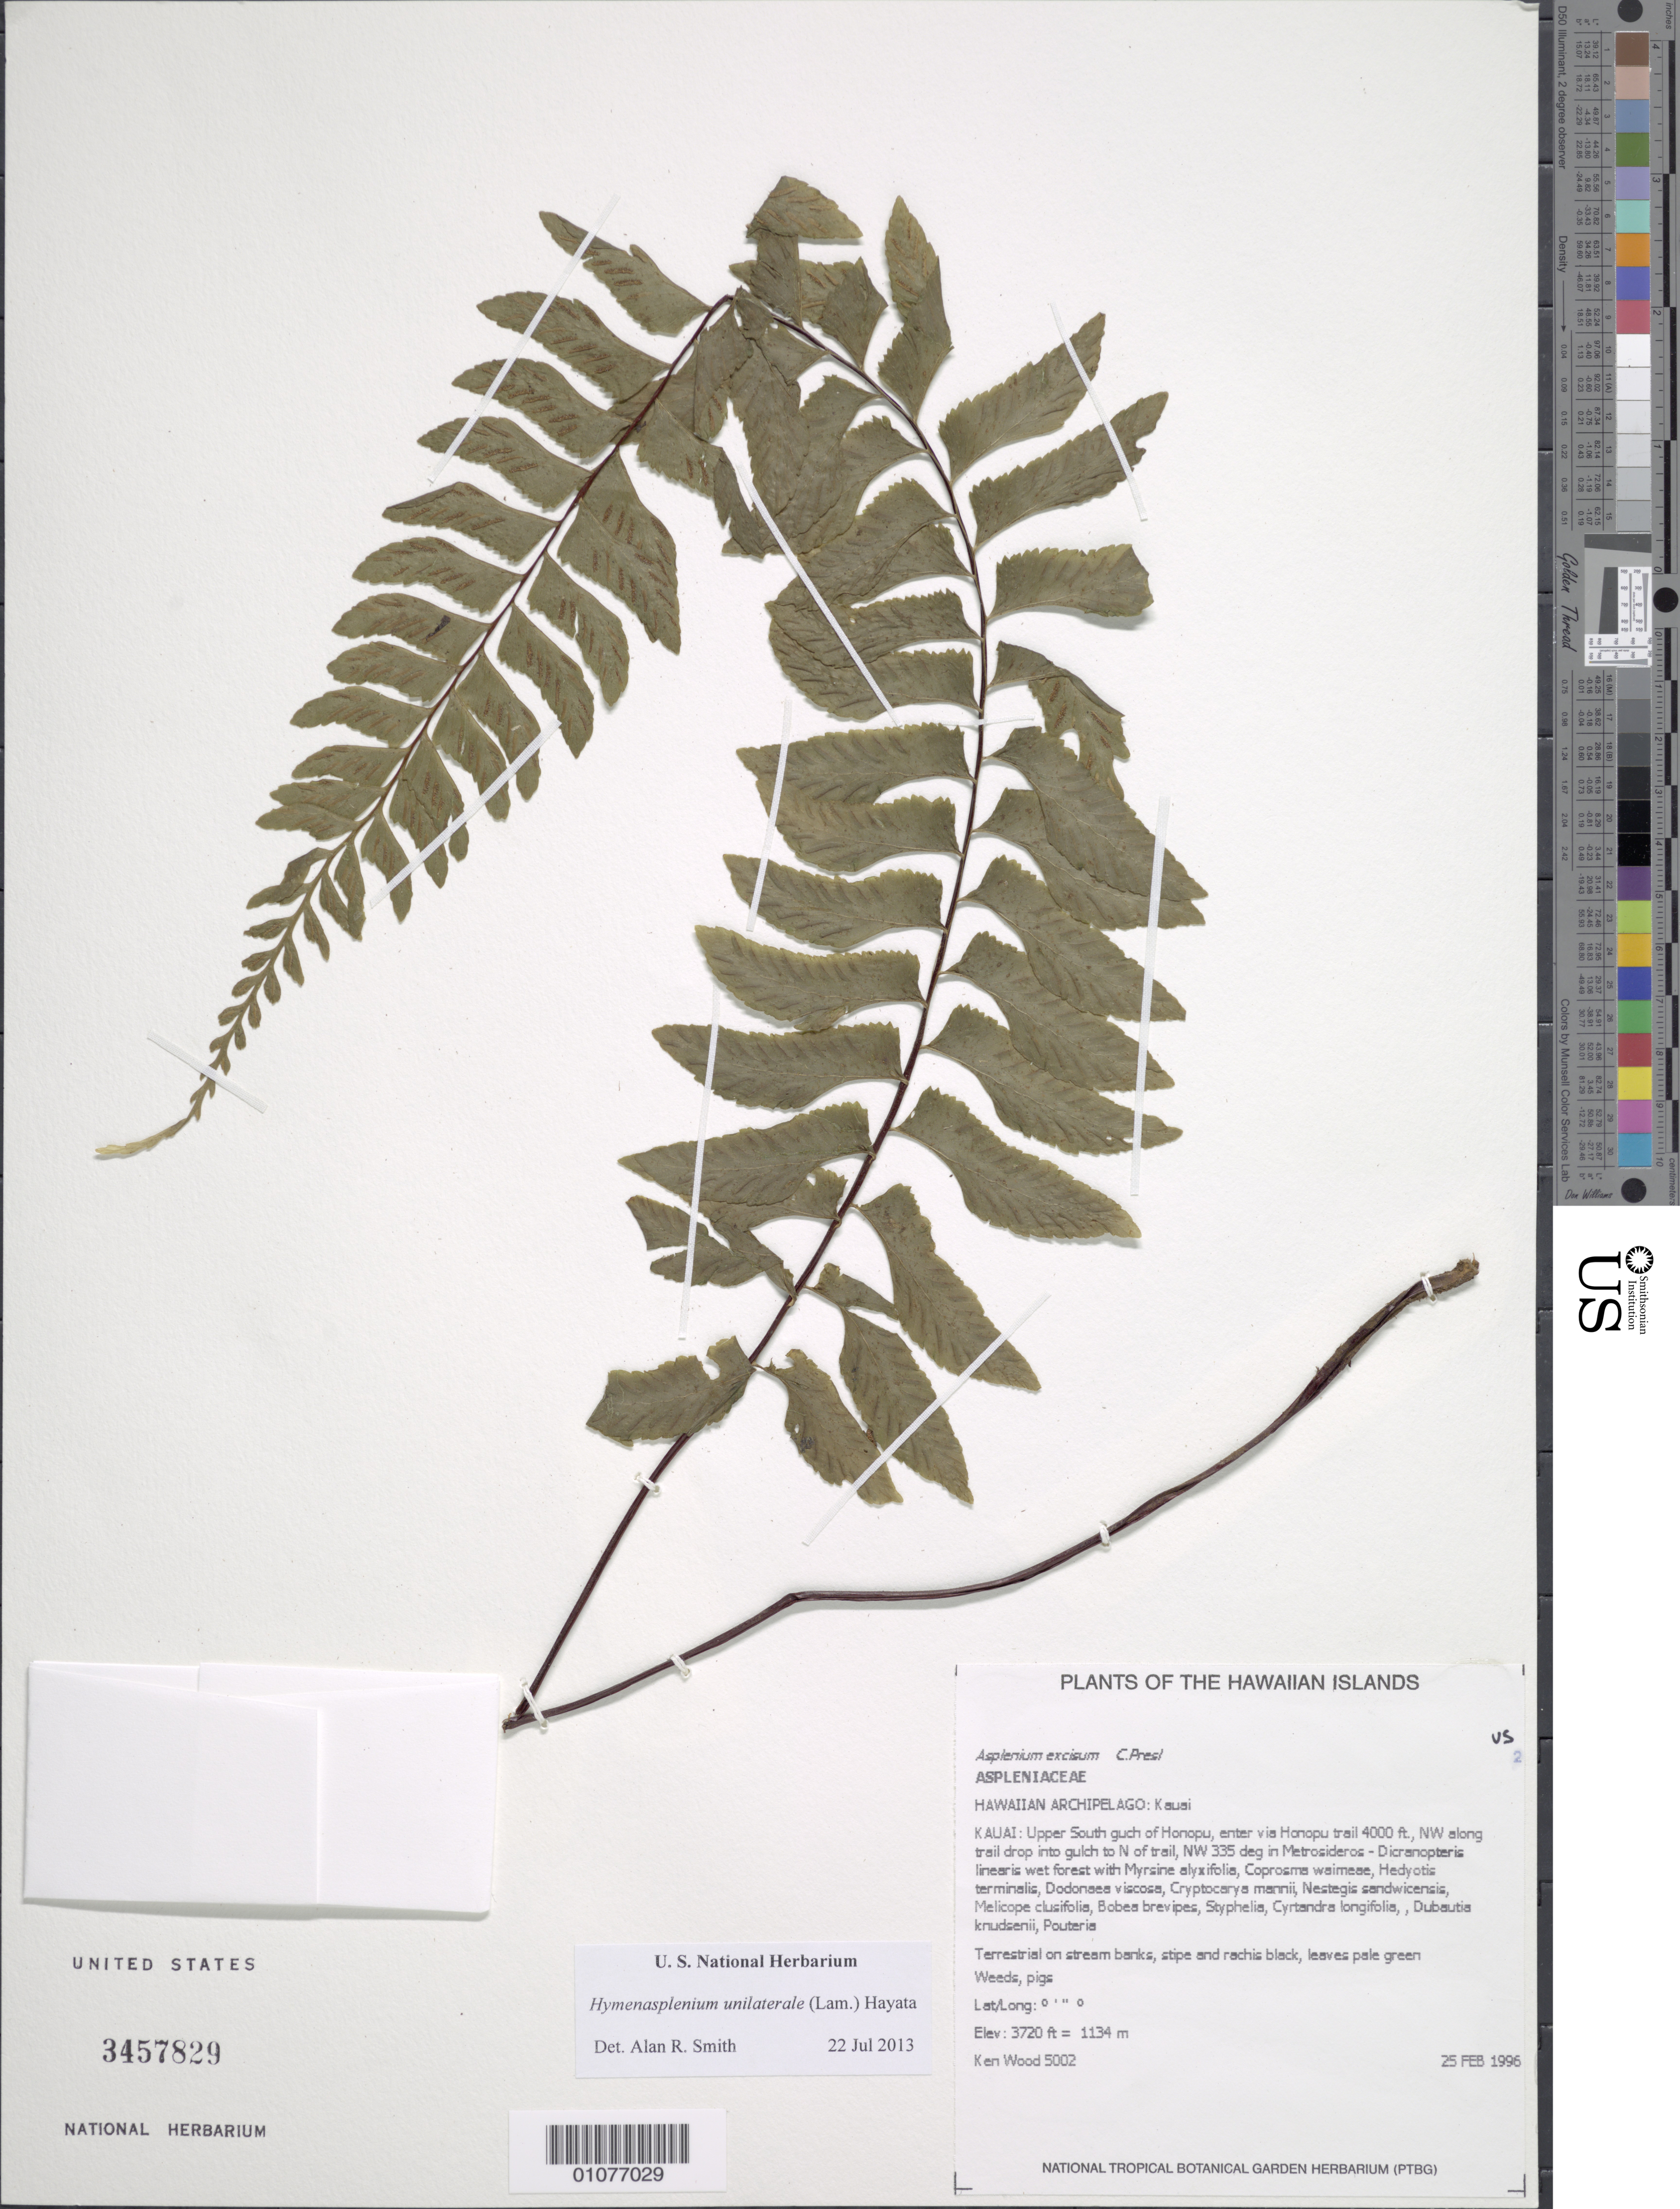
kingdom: Plantae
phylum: Tracheophyta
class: Polypodiopsida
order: Polypodiales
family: Aspleniaceae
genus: Hymenasplenium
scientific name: Hymenasplenium unilaterale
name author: (Lam.) Hayata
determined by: Smith, Alan R., (UC)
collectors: K. R. Wood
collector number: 5002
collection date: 1996-02-25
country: United States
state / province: Hawaii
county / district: Kauai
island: Kaua'i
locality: Upper S gulch of Honopu, enter via Honopu trail 4000 ft, NW along trail drop into gulch to N of trail, NW 335 deg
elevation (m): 1134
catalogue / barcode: US 3457829